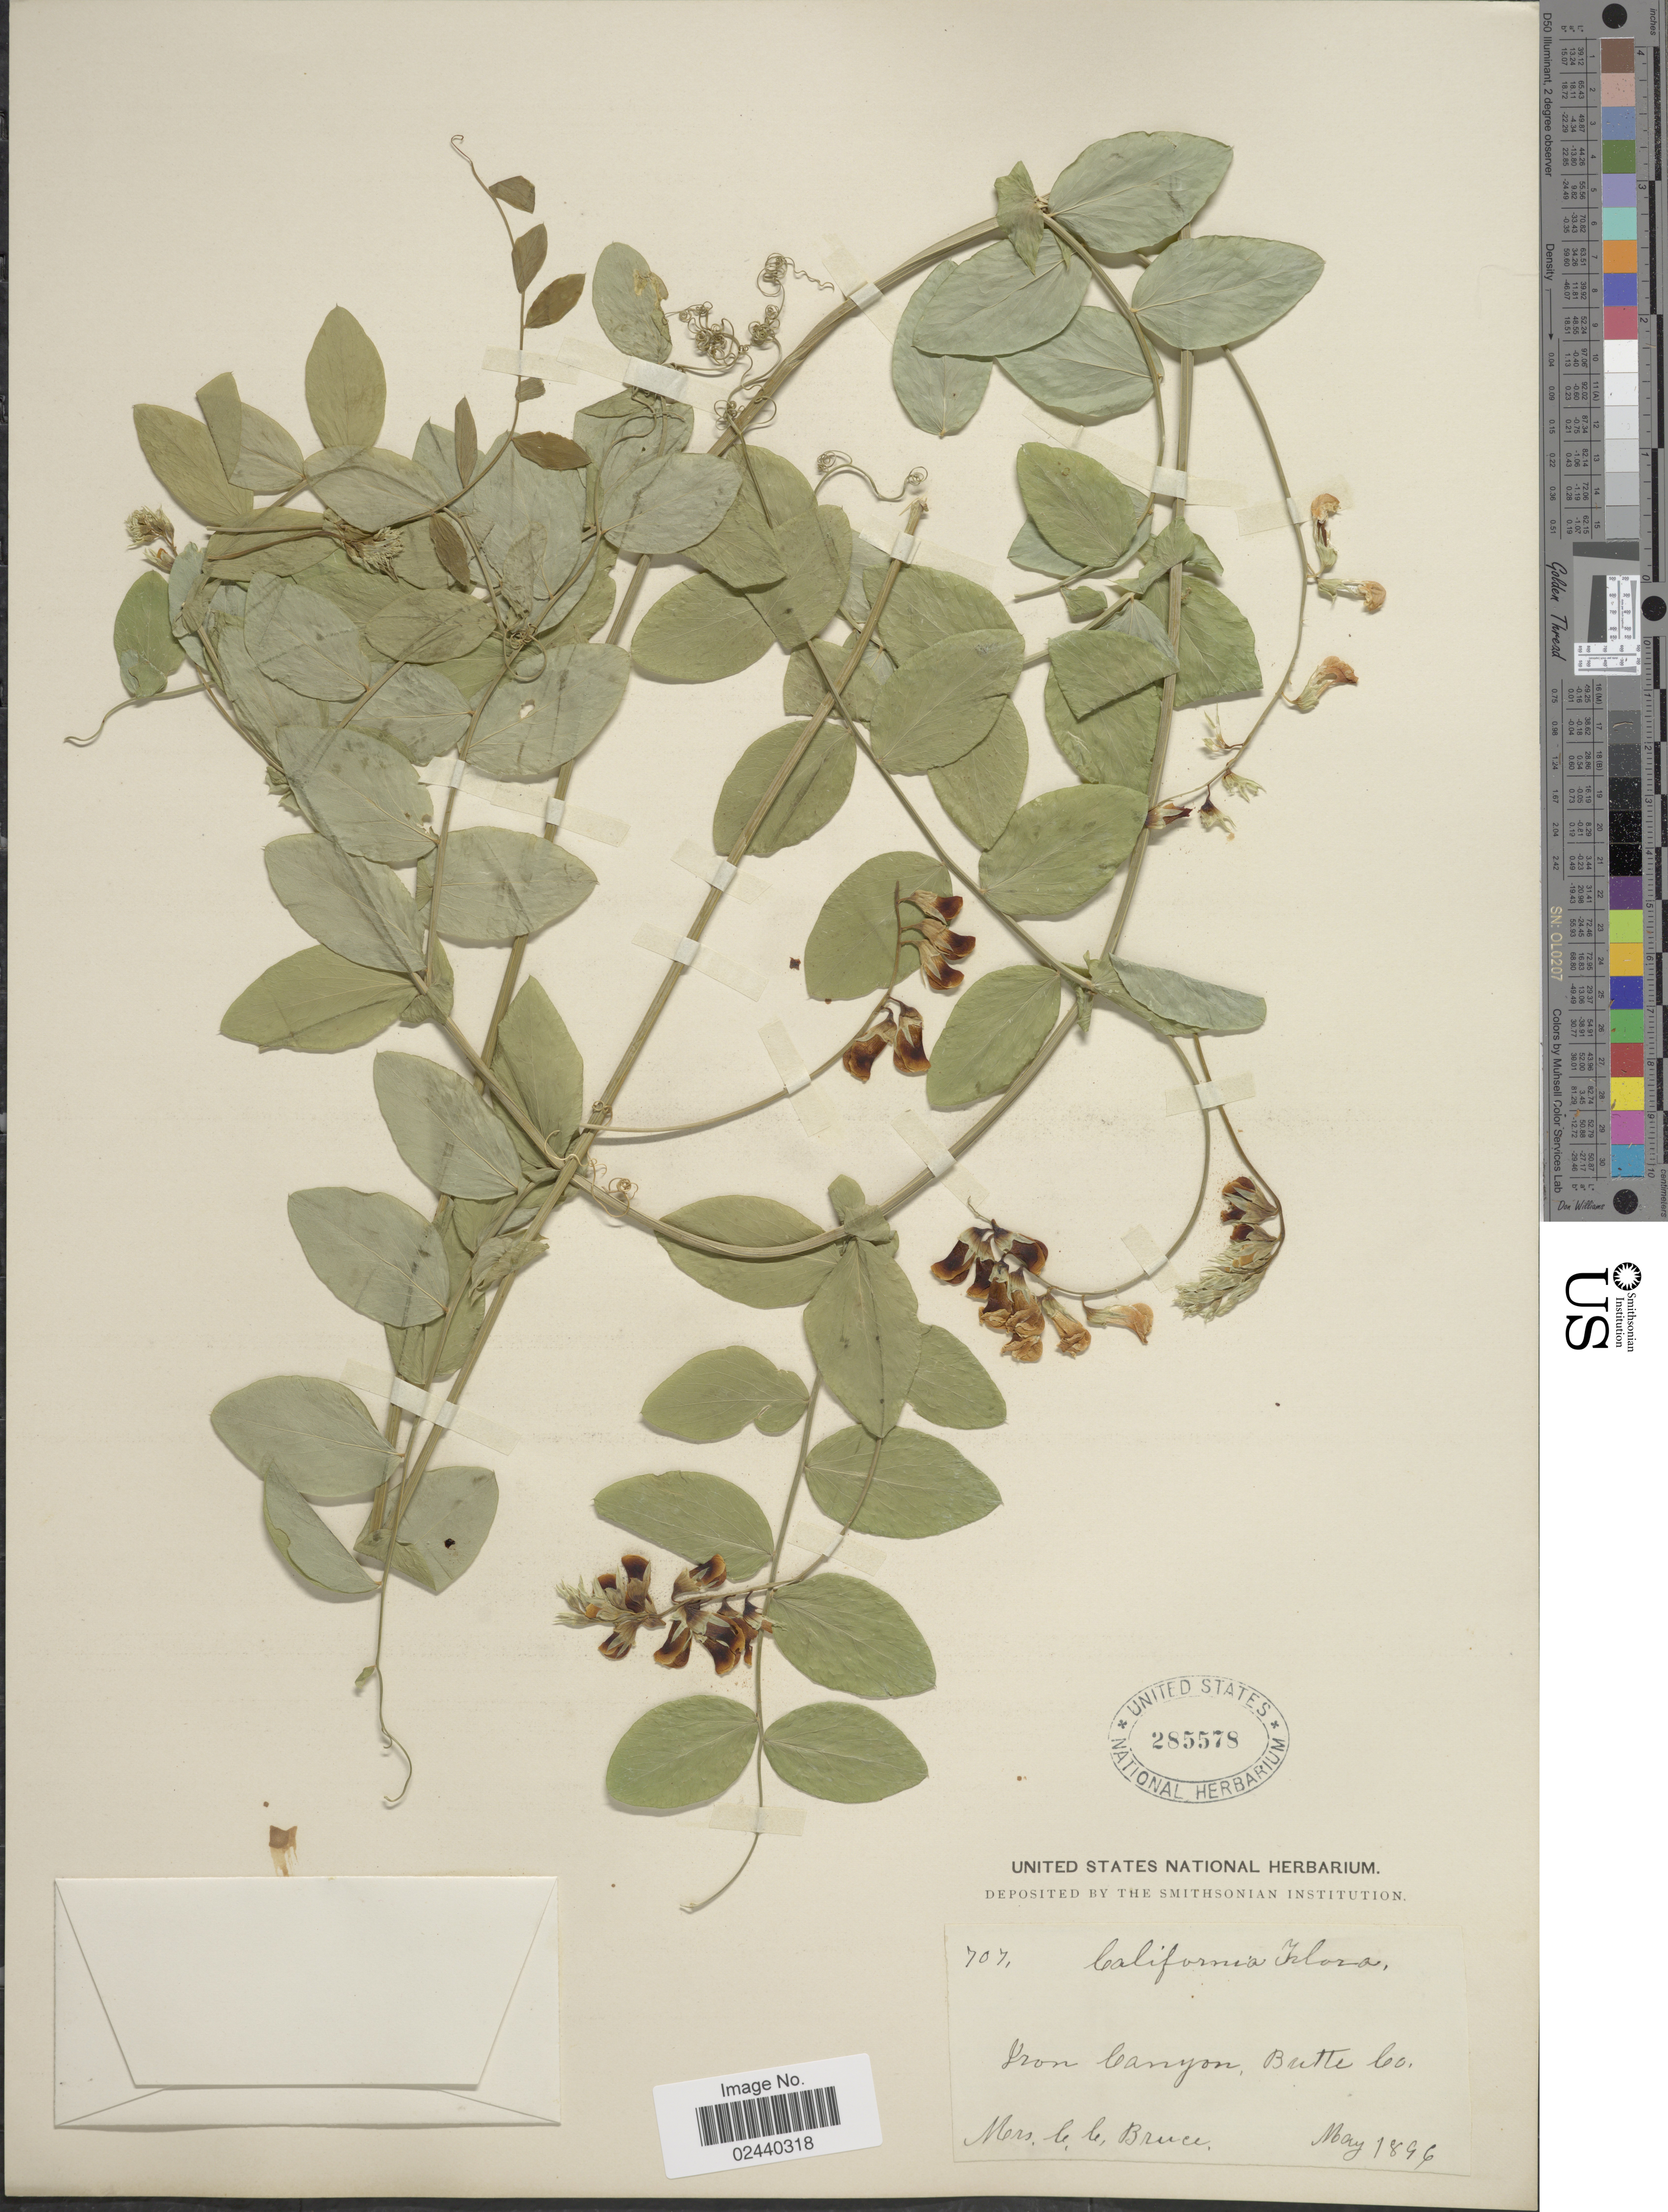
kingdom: Plantae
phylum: Tracheophyta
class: Magnoliopsida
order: Fabales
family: Fabaceae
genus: Lathyrus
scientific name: Lathyrus bolanderi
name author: S. Watson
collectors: C. Bruce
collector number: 707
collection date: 1896-05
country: United States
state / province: California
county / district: Butte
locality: Iron Canyon, Butte Co.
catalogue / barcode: US 285578